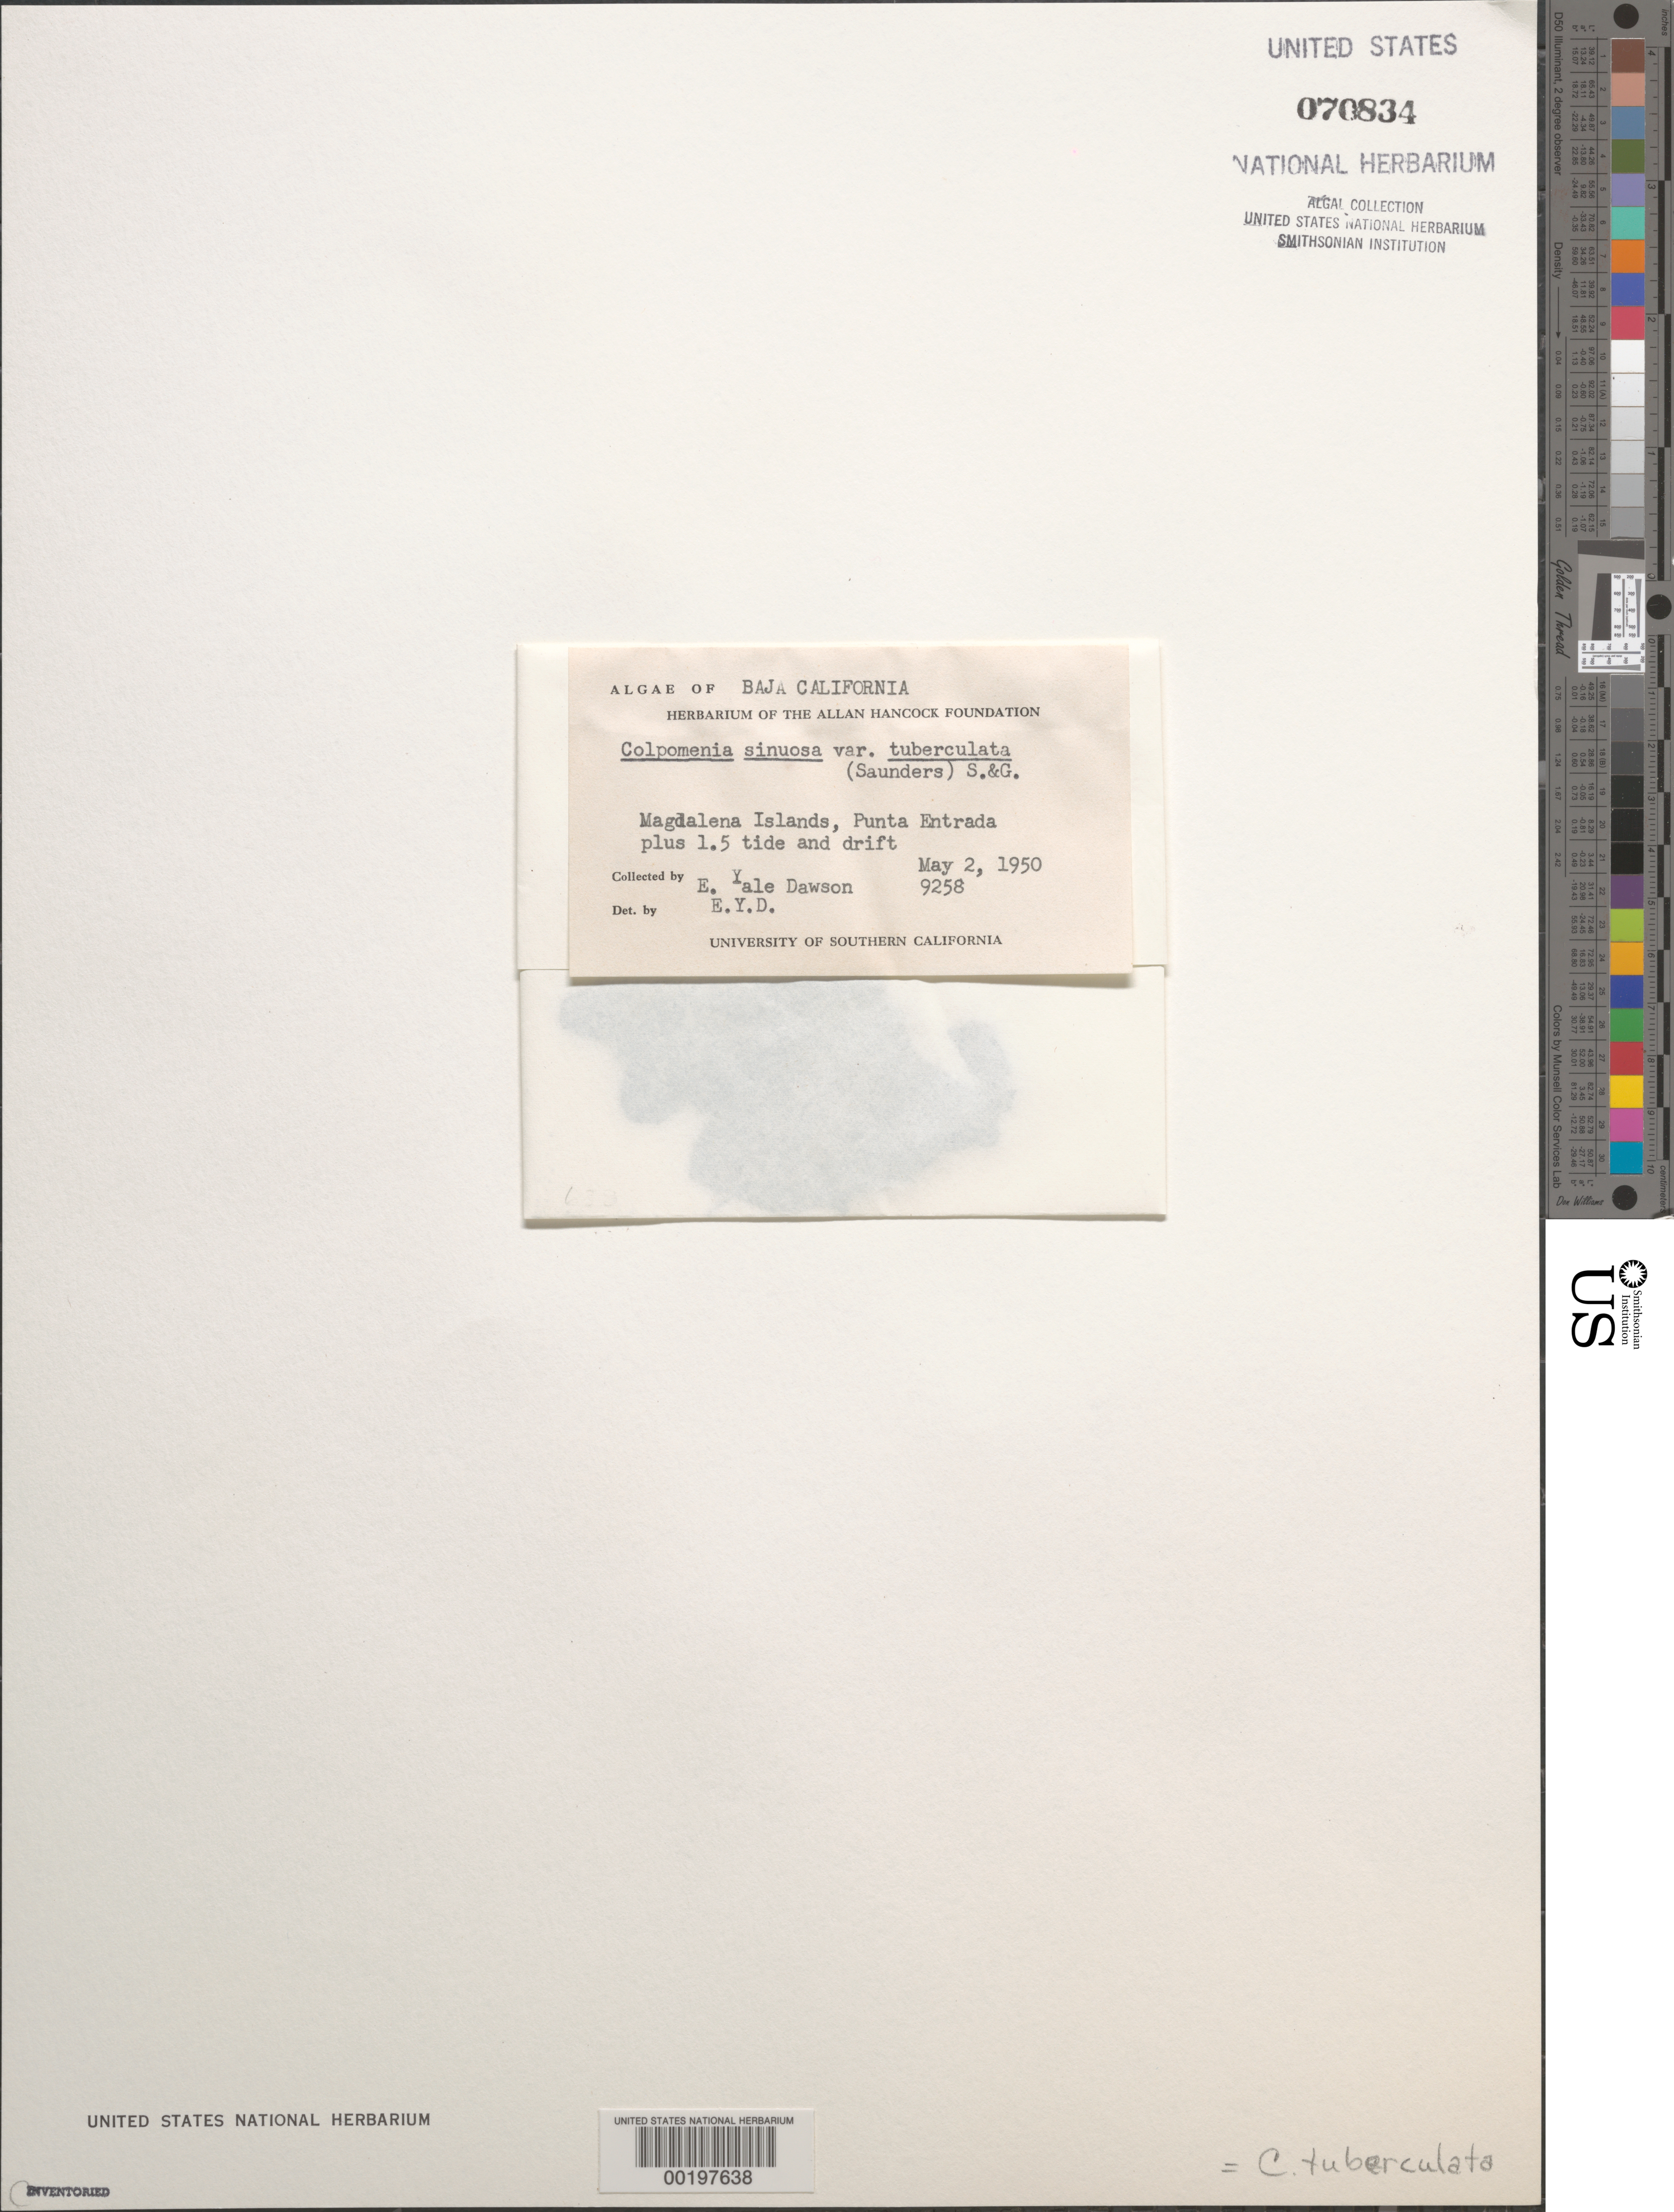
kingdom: Chromista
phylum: Ochrophyta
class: Phaeophyceae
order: Scytosiphonales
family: Scytosiphonaceae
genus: Colpomenia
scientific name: Colpomenia tuberculata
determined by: Dawson, E. Y.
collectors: E. Y. Dawson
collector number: EYD 9258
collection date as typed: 02 May 1950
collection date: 1950-05-02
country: Mexico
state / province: Baja California Sur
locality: Punta Entrada, Isla Magdalena (Magdalena Islands)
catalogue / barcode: US 70834